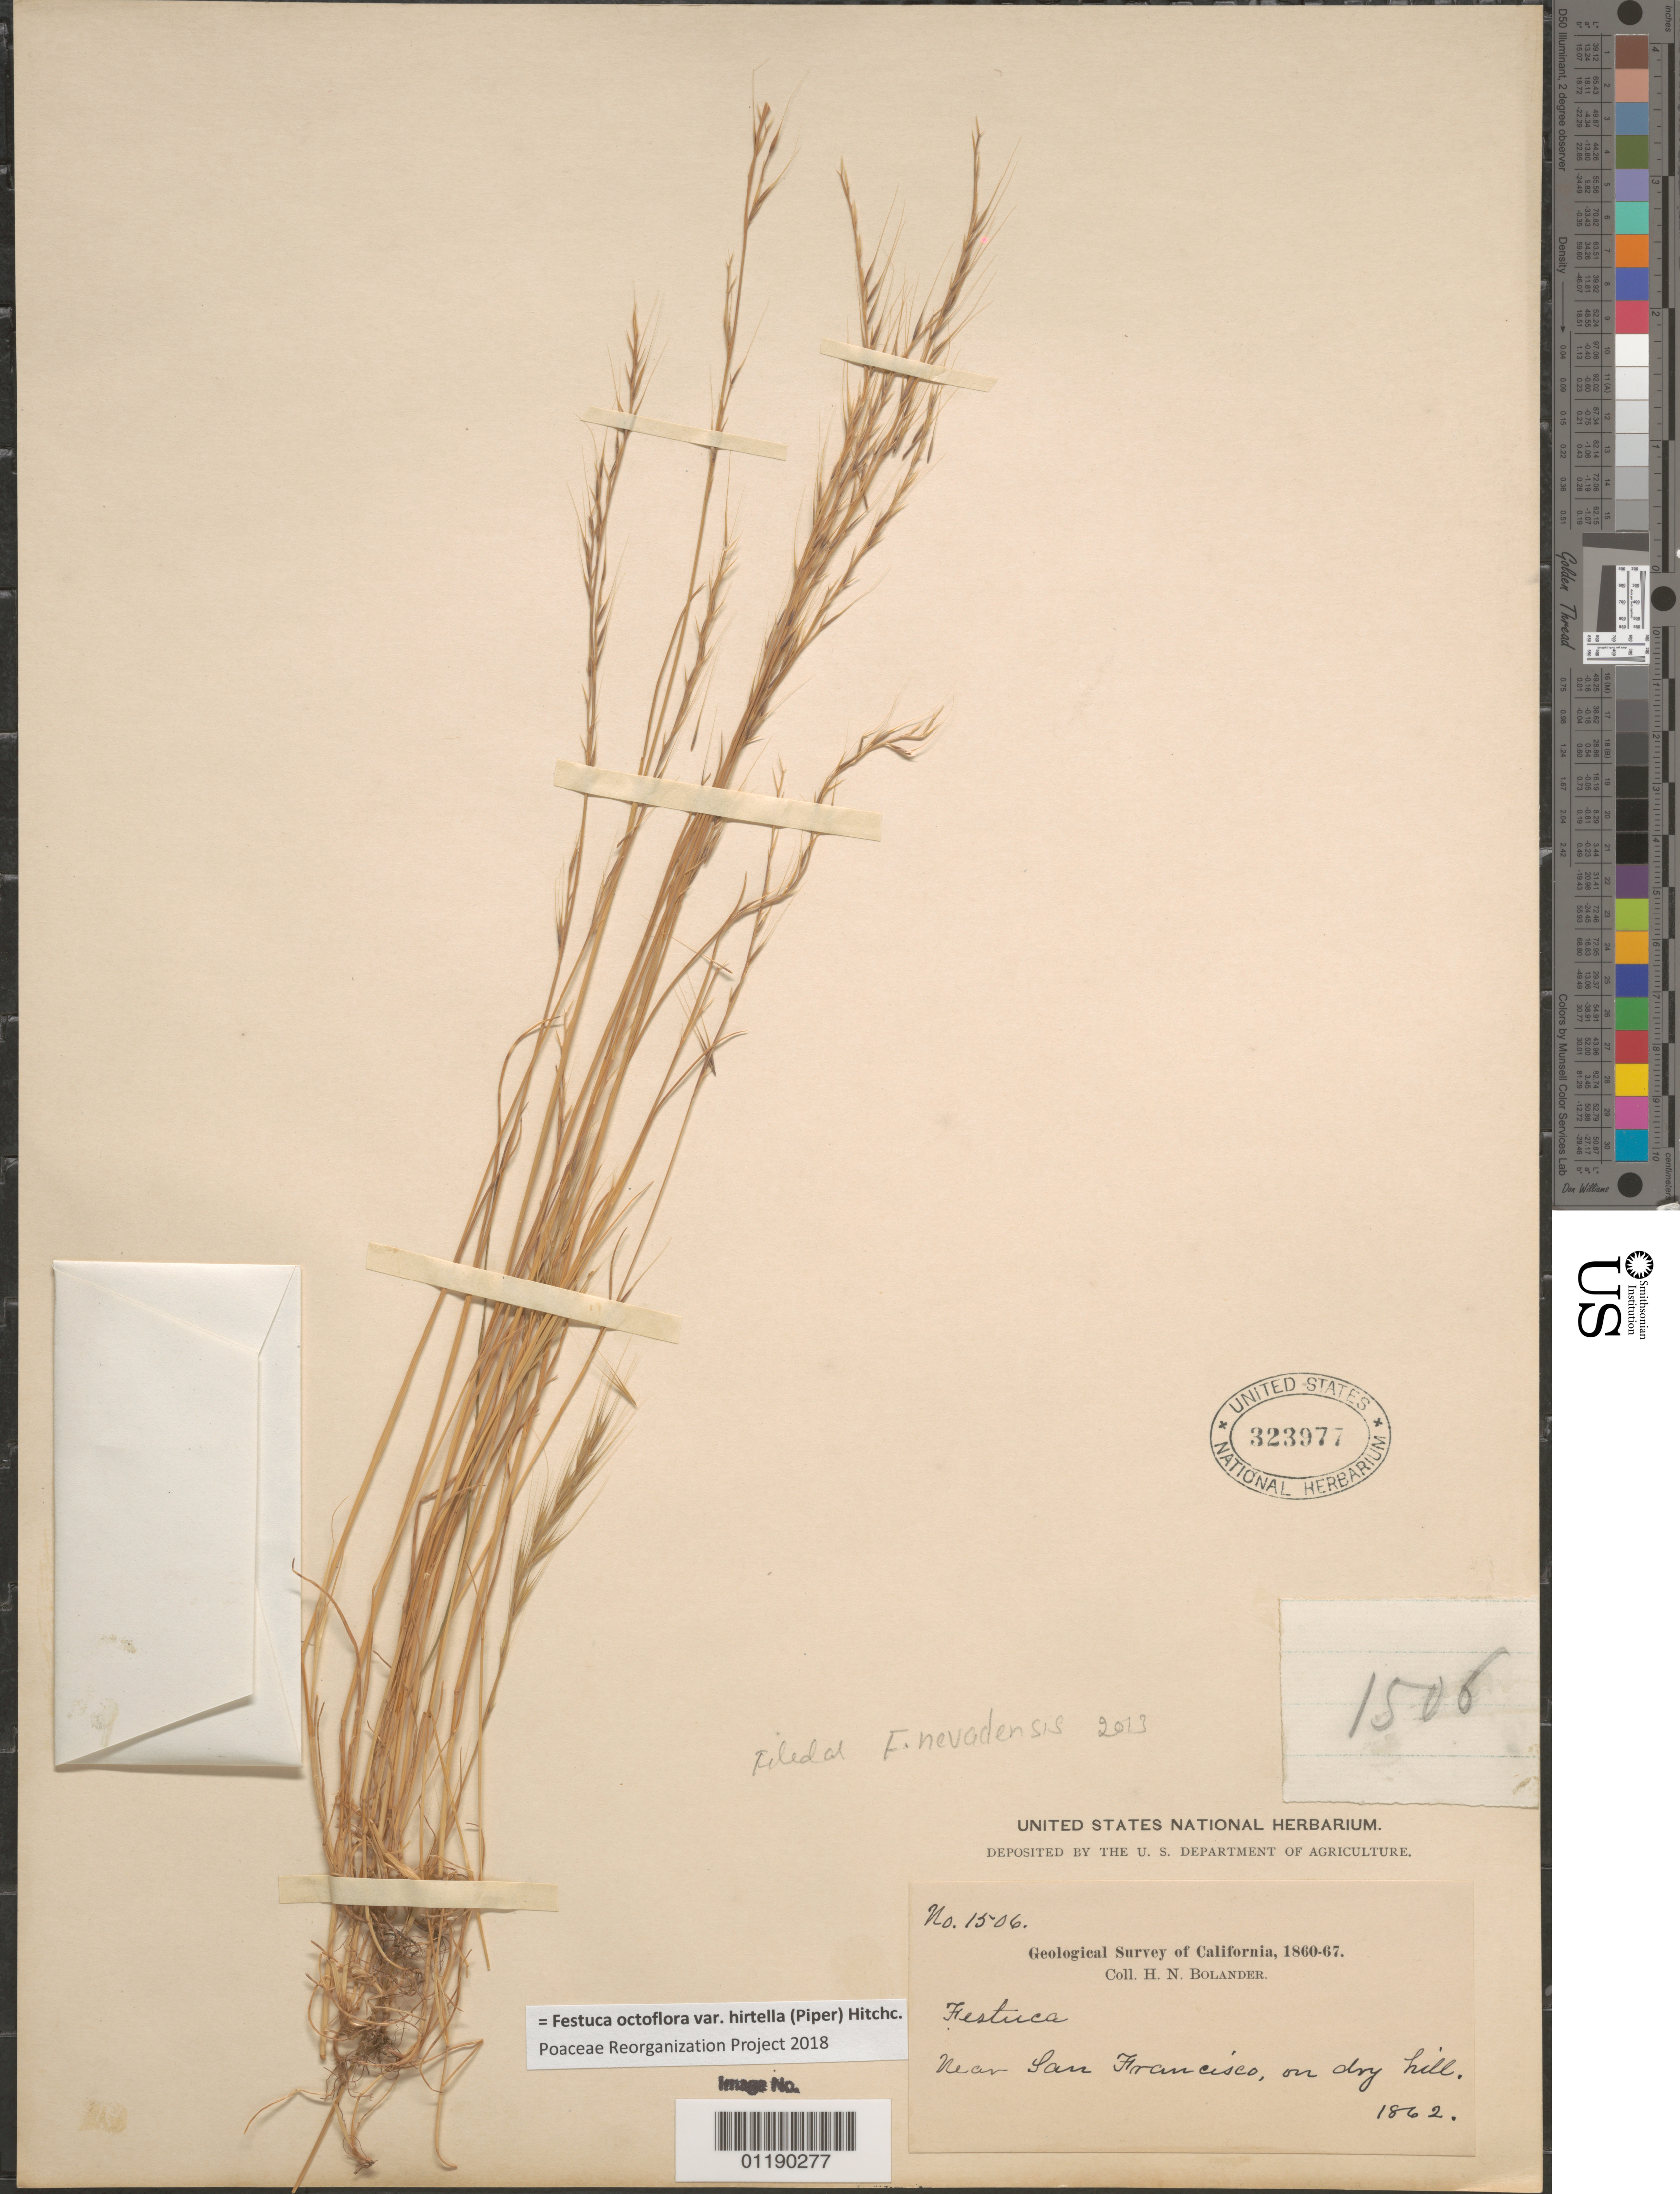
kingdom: Plantae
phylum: Tracheophyta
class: Liliopsida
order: Poales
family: Poaceae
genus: Festuca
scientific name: Festuca octoflora var. hirtella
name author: Piper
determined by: Poaceae Reorganization Project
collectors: H. Bolander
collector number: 1506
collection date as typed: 1862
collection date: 1862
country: United States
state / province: California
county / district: San Francisco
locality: Near San Francisco. on dry hill.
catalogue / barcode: US 323977